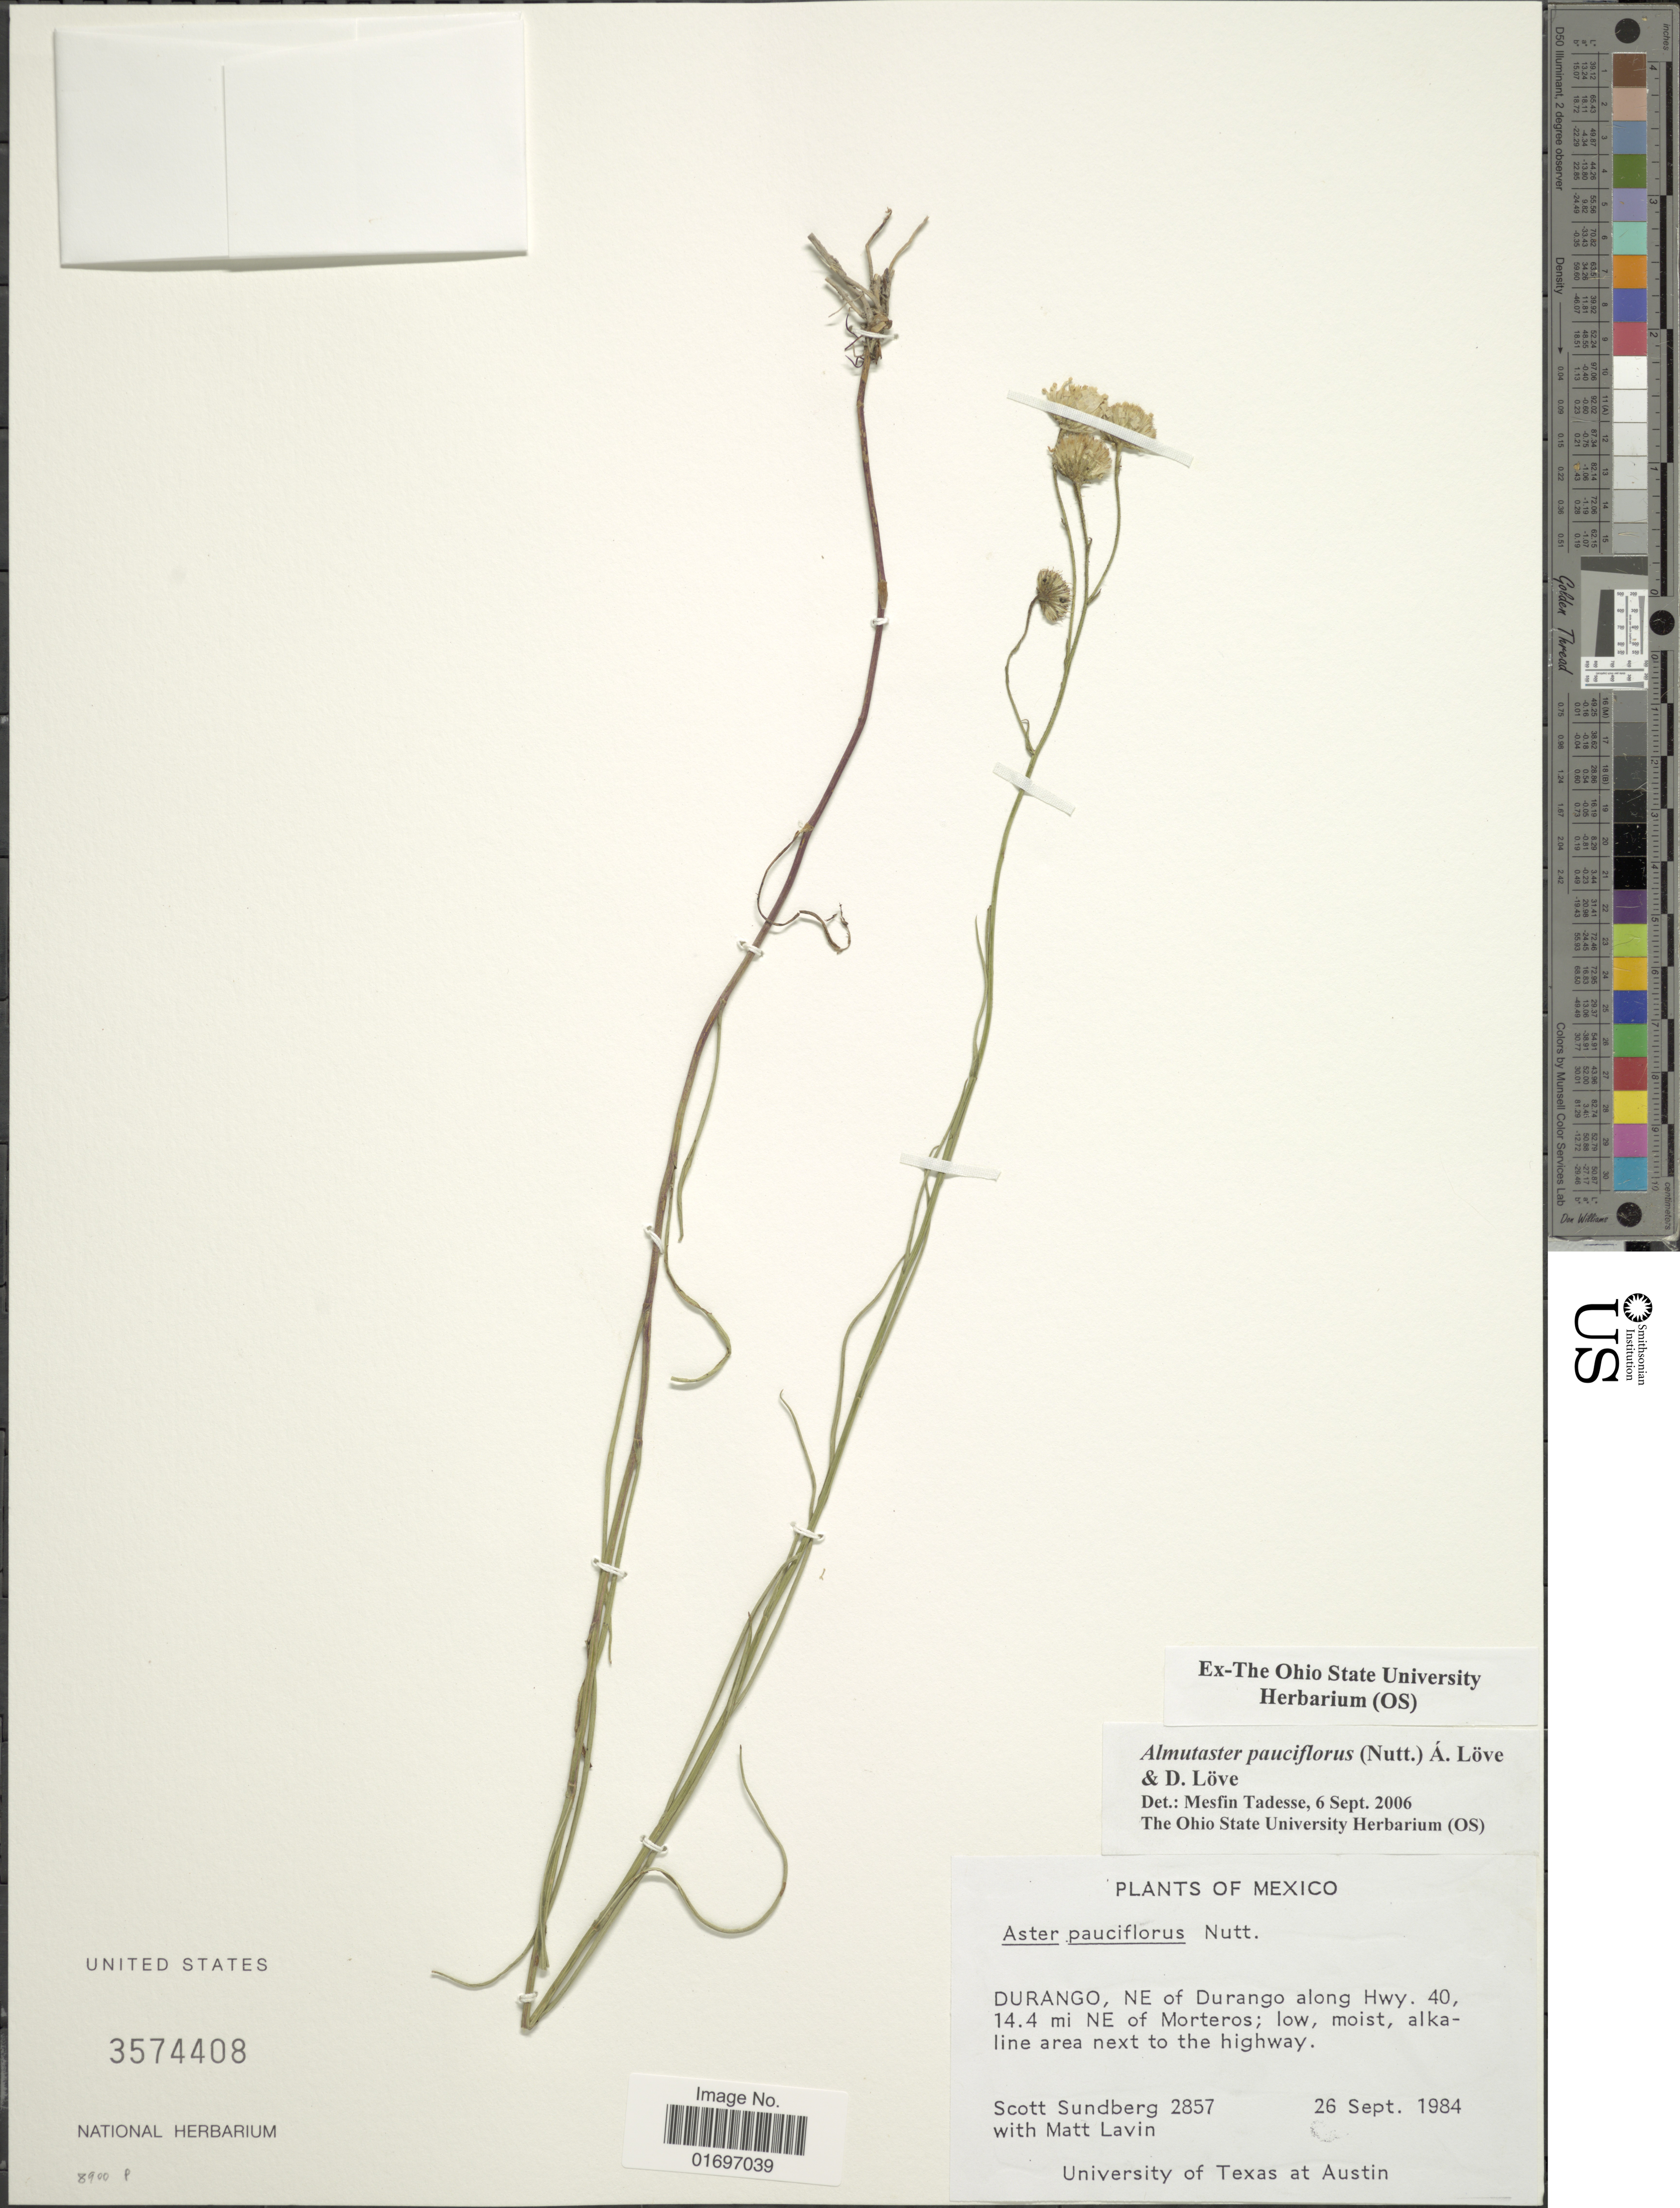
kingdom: Plantae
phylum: Tracheophyta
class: Magnoliopsida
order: Asterales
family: Asteraceae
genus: Almutaster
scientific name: Almutaster pauciflorus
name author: (Nutt.) Á. Löve & D. Löve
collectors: S. Sundberg & M. Lavin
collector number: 2857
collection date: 1984-09-26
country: Mexico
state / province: Durango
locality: Durango, NE of Durango along Hwy. 40, 14.4 mi NE of Morteros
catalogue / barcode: US 3574408